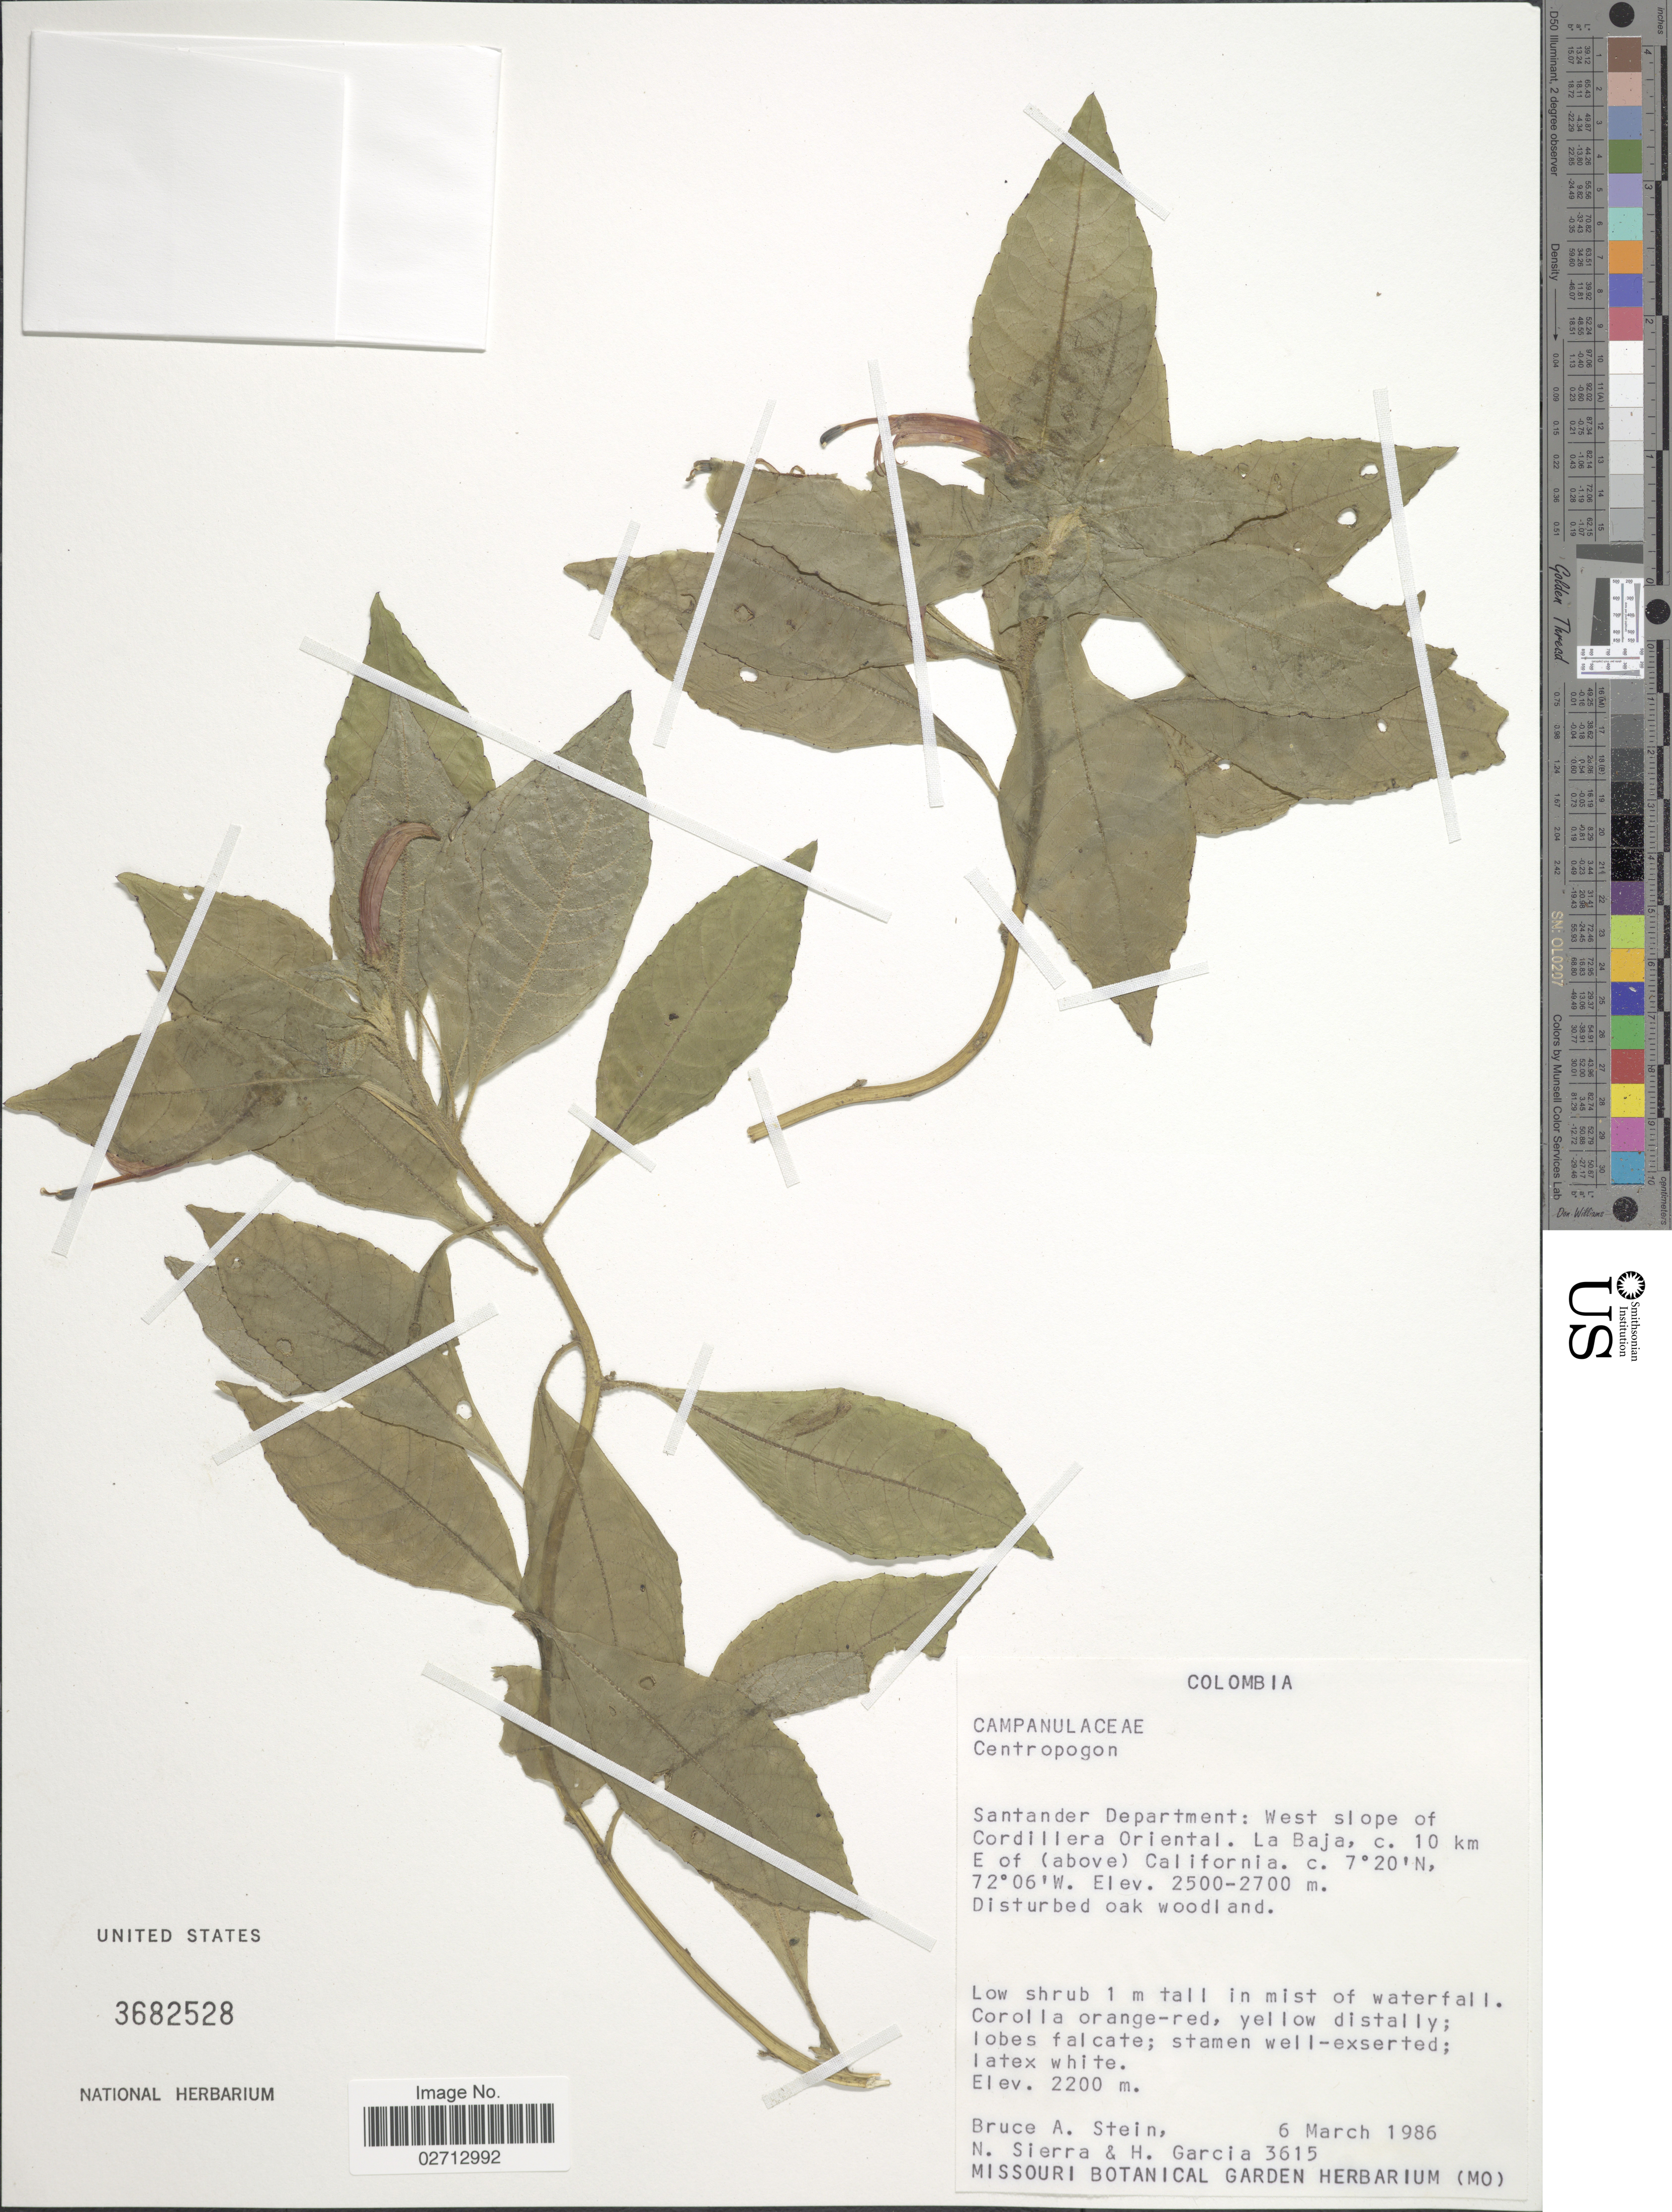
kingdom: Plantae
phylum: Tracheophyta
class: Magnoliopsida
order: Asterales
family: Campanulaceae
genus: Centropogon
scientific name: Centropogon sp.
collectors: B. A. Stein, N. Sierra & H. Garcia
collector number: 3615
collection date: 1986-03-06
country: Colombia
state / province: Santander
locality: West slope of Cordillera Oriental, La Baja, c. 10 km E of (above) California.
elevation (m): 2500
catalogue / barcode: US 3682528